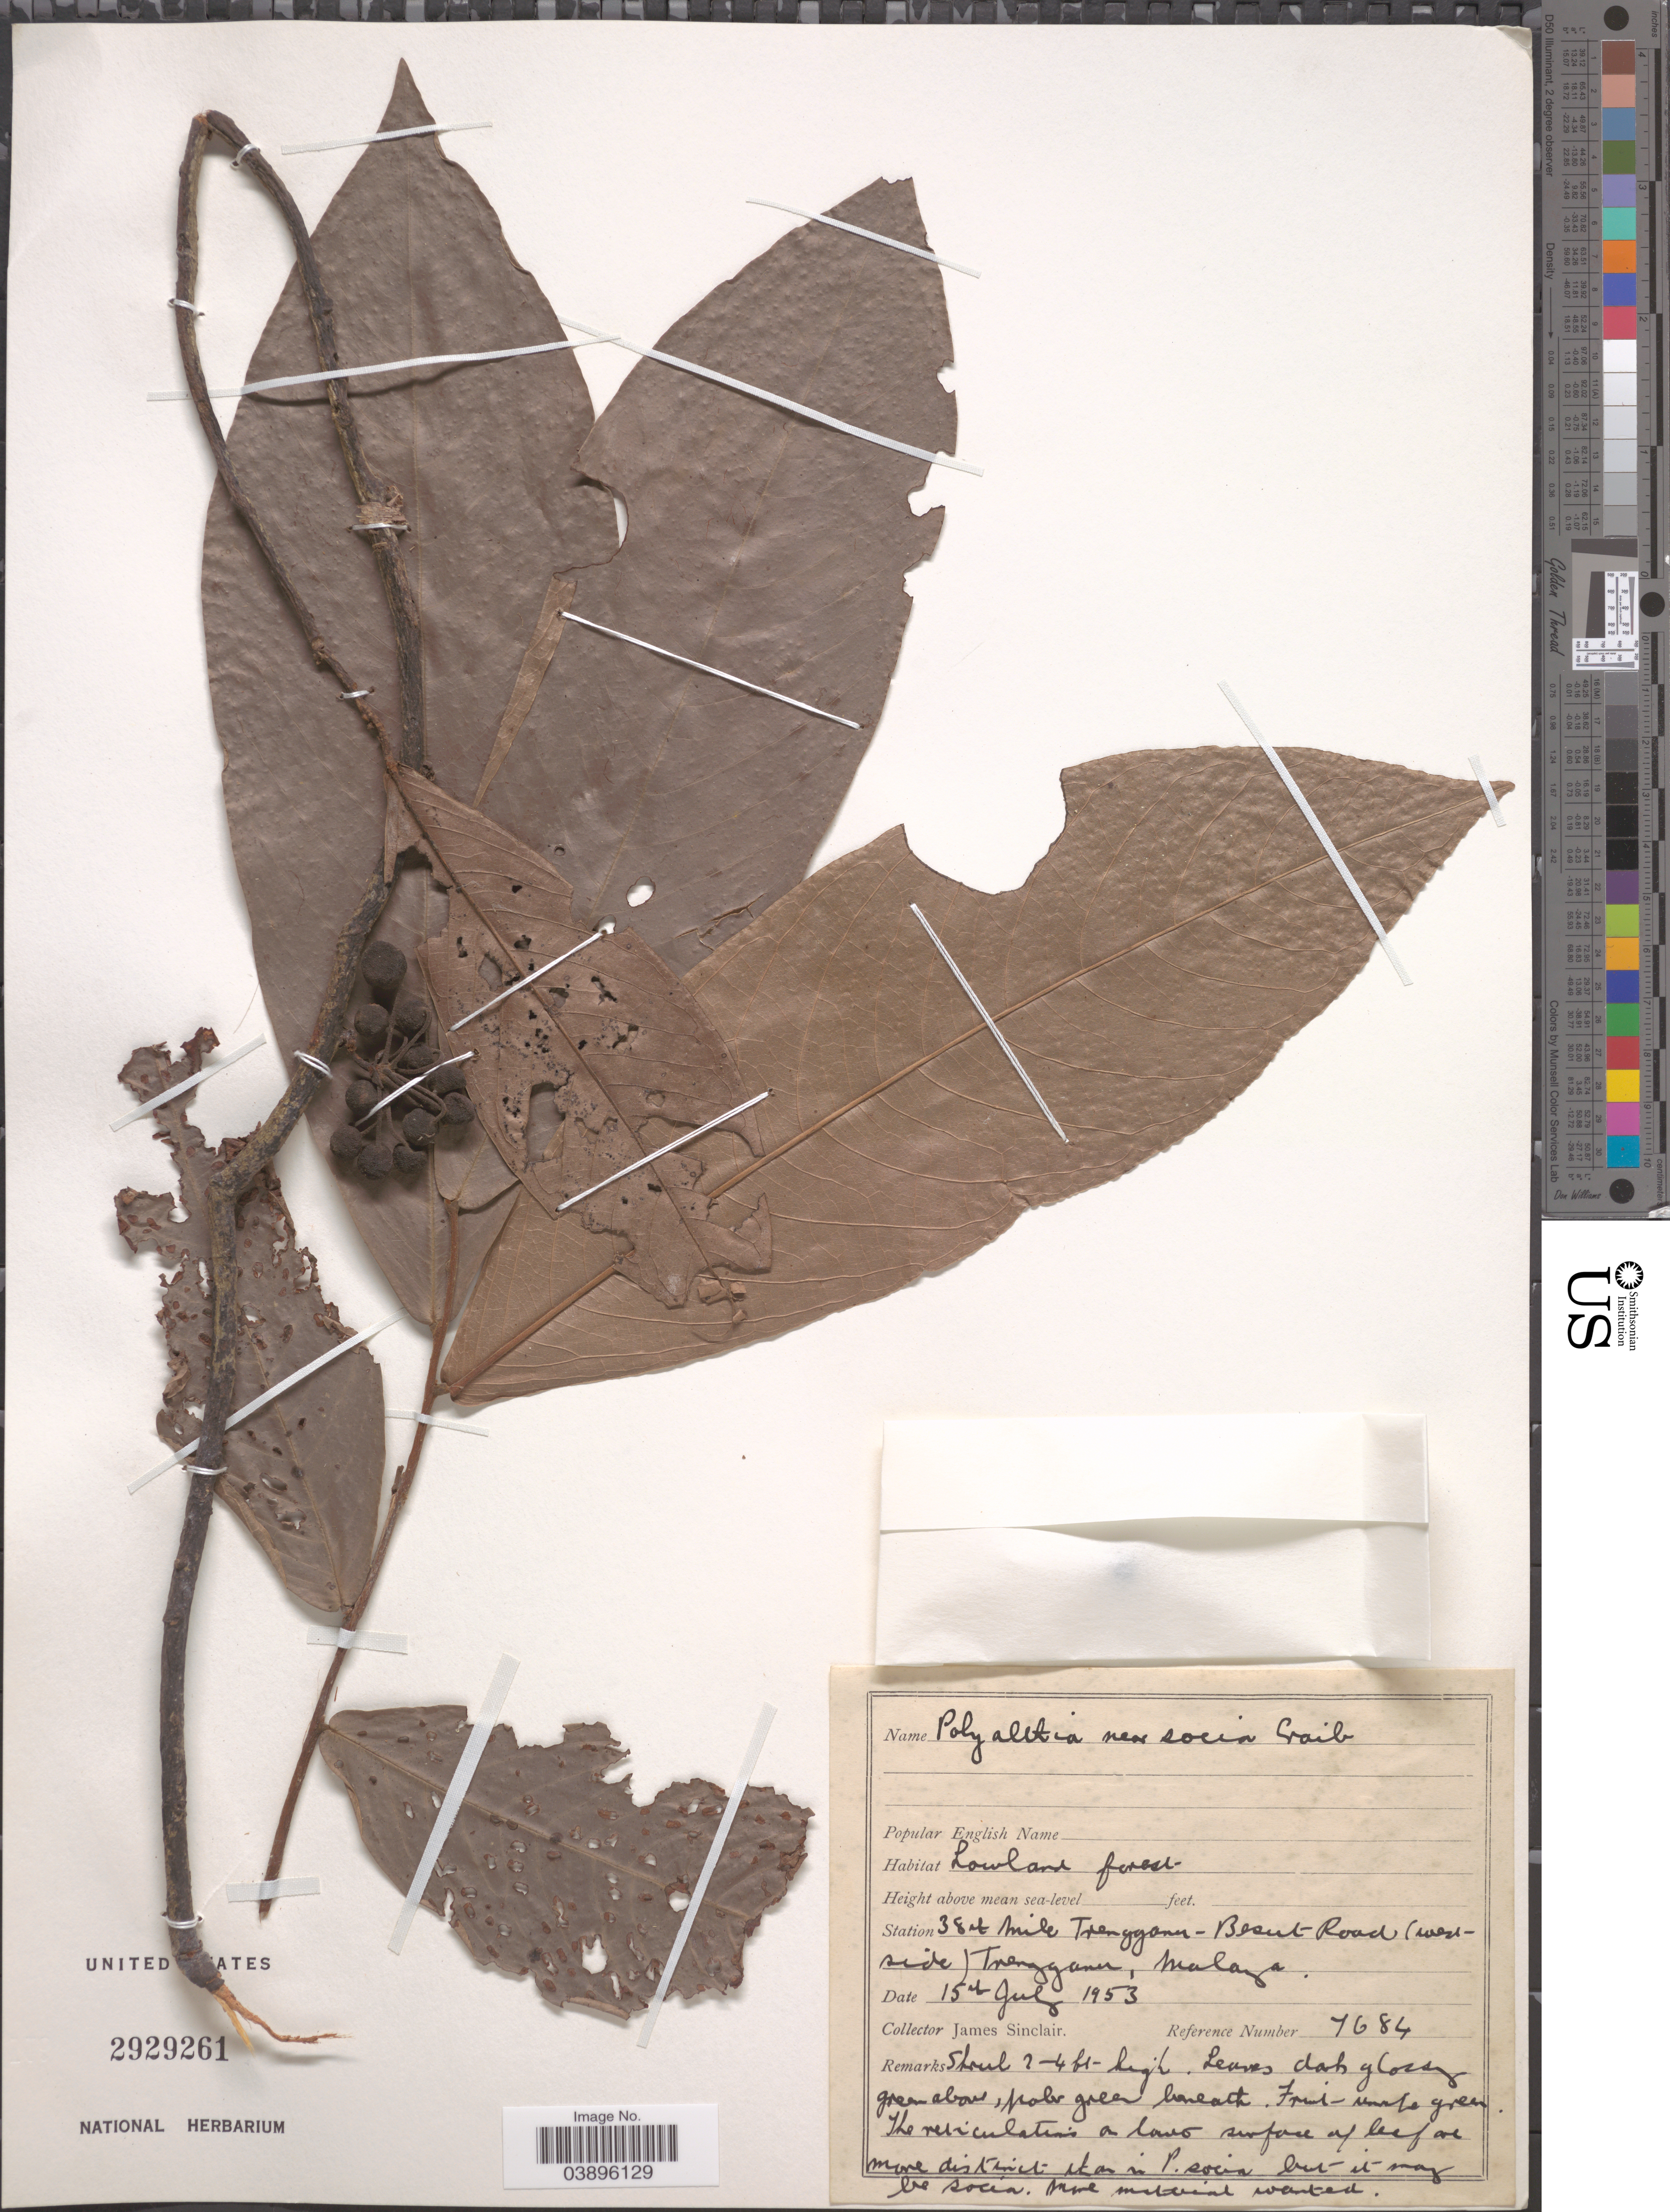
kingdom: Plantae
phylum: Tracheophyta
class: Magnoliopsida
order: Magnoliales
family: Annonaceae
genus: Polyalthia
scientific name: Polyalthia sp.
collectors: J. Sinclair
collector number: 7684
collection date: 1953-07-15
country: Malaysia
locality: Station 38 at Mile Trengganu-Besut-Road (west-side) Trengganu, Malaya.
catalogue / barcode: US 2929261